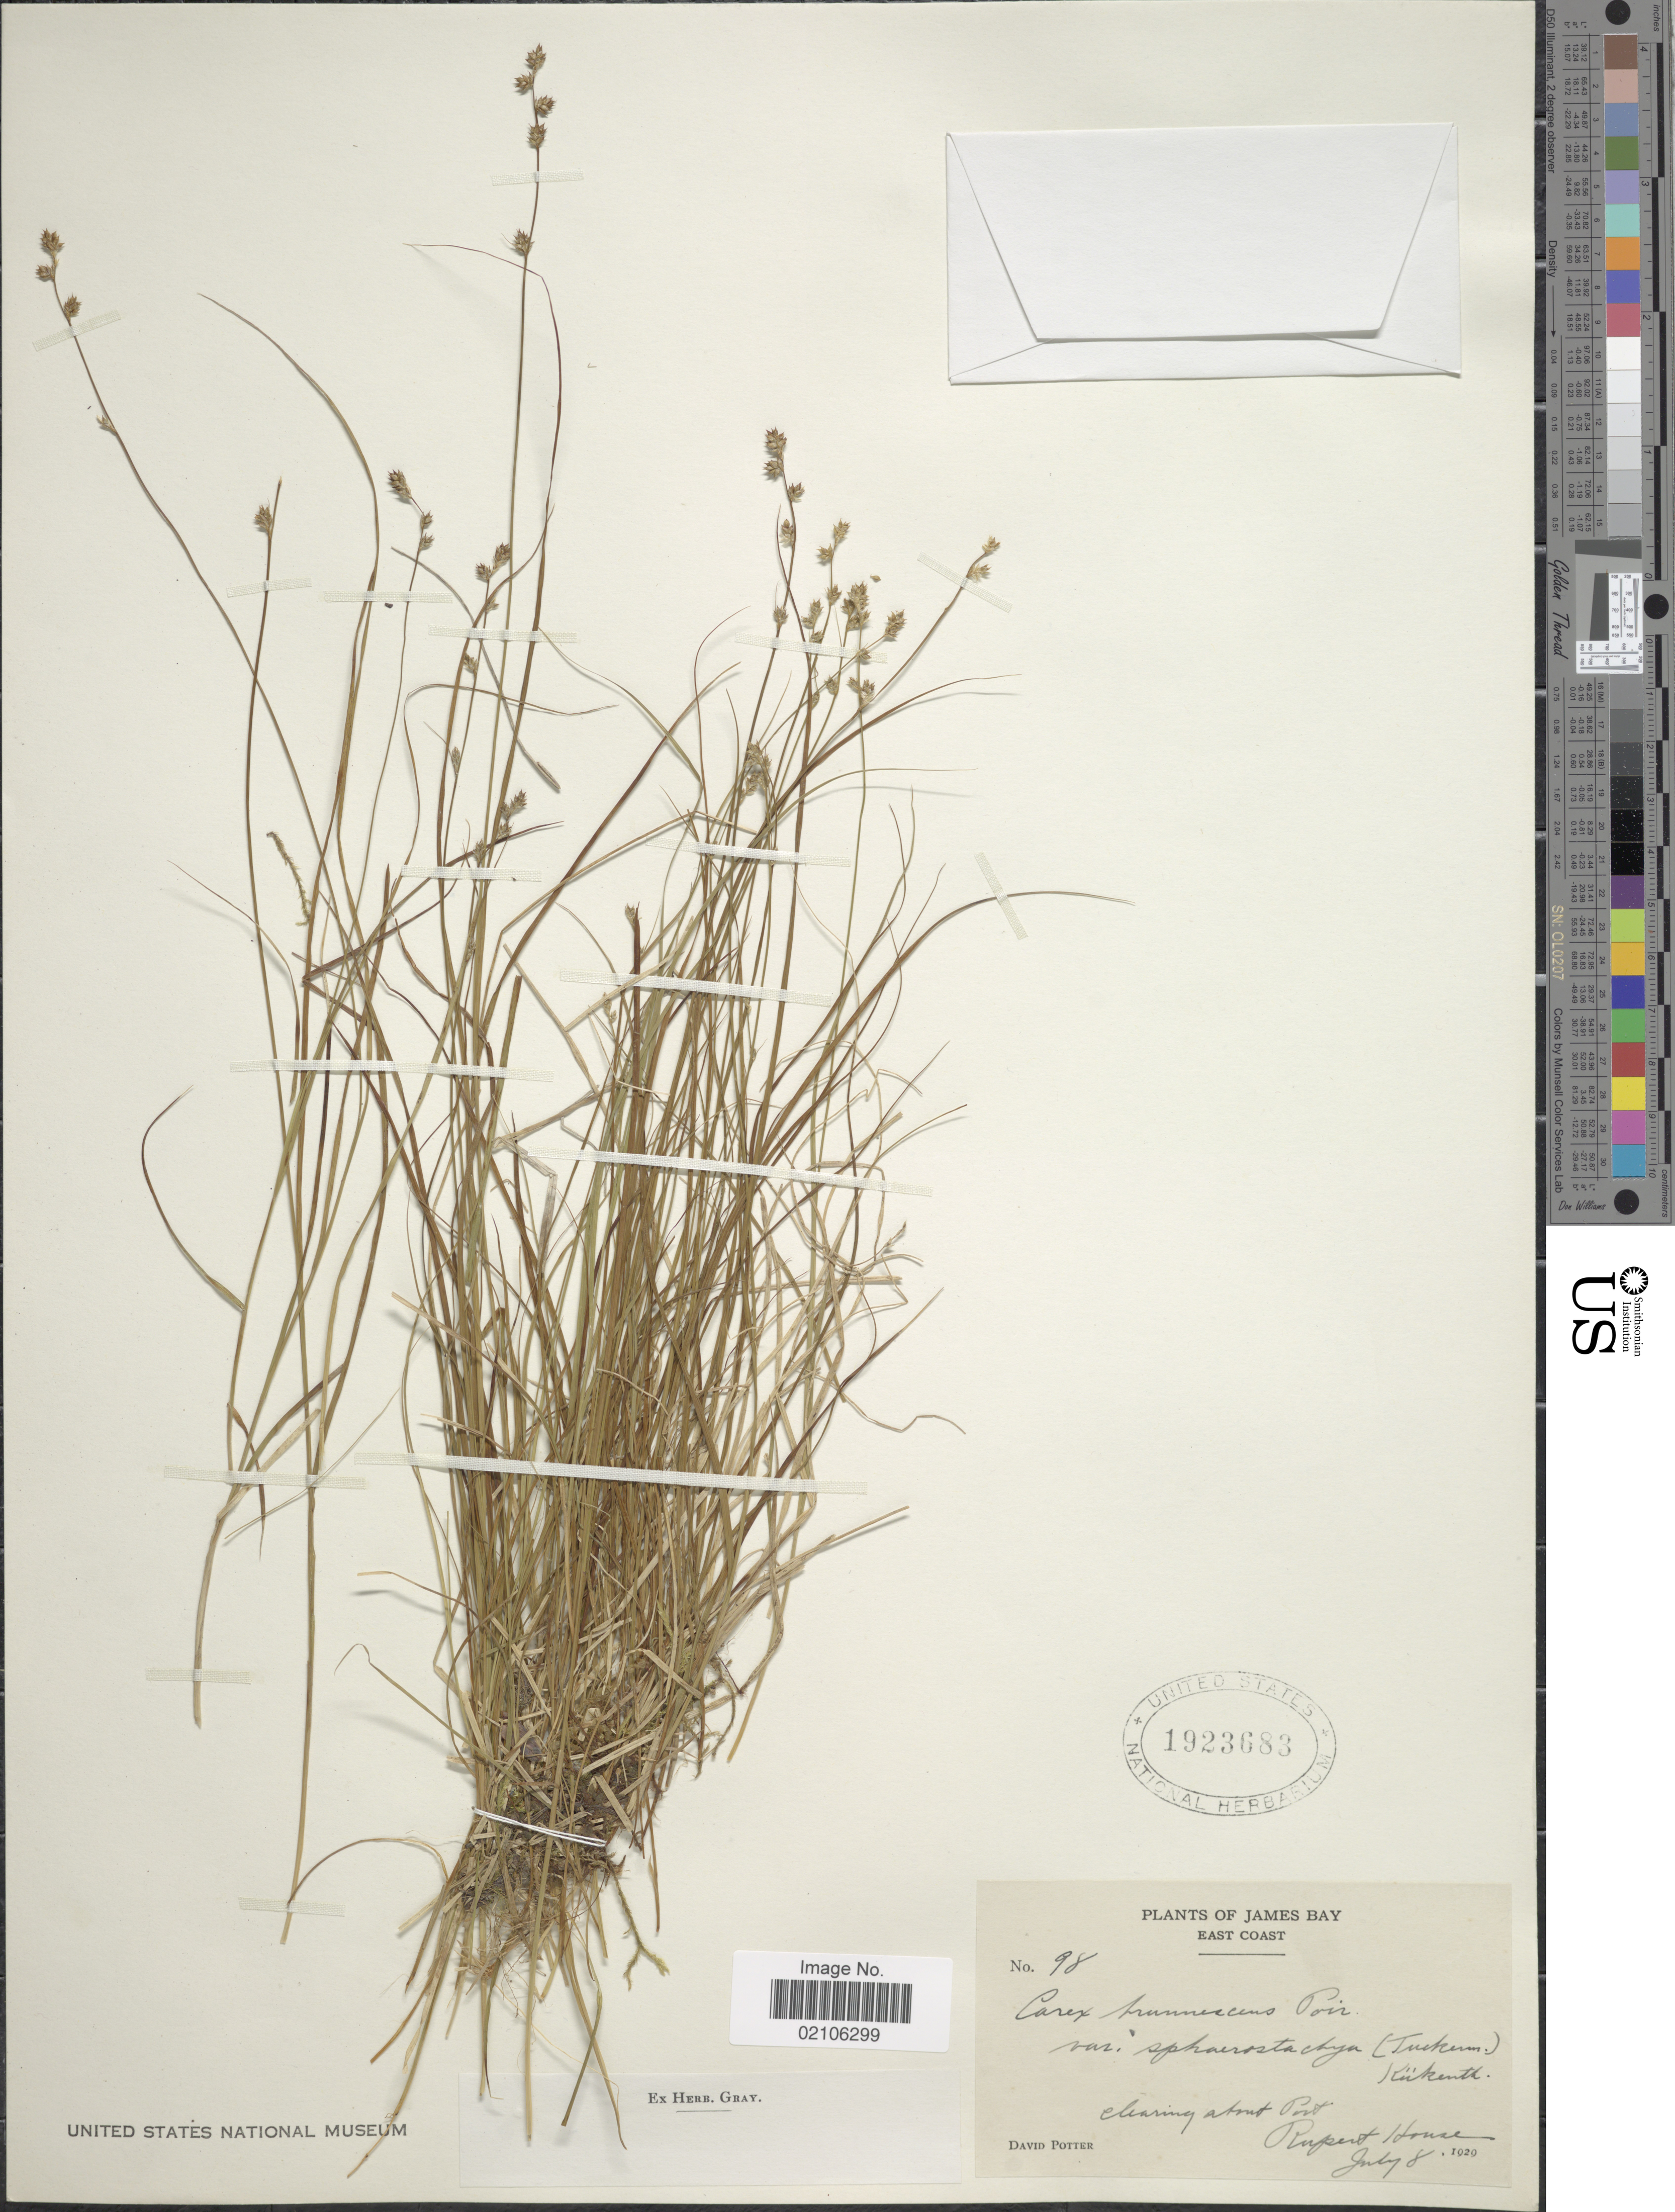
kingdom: Plantae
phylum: Tracheophyta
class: Liliopsida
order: Poales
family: Cyperaceae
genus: Carex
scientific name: Carex brunnescens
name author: (Pers.) Poir.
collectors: D. Potter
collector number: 98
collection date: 1929-07-08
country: Canada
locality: James Bay, East Coast, clearing about Port. Rupert House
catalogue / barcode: US 1923683